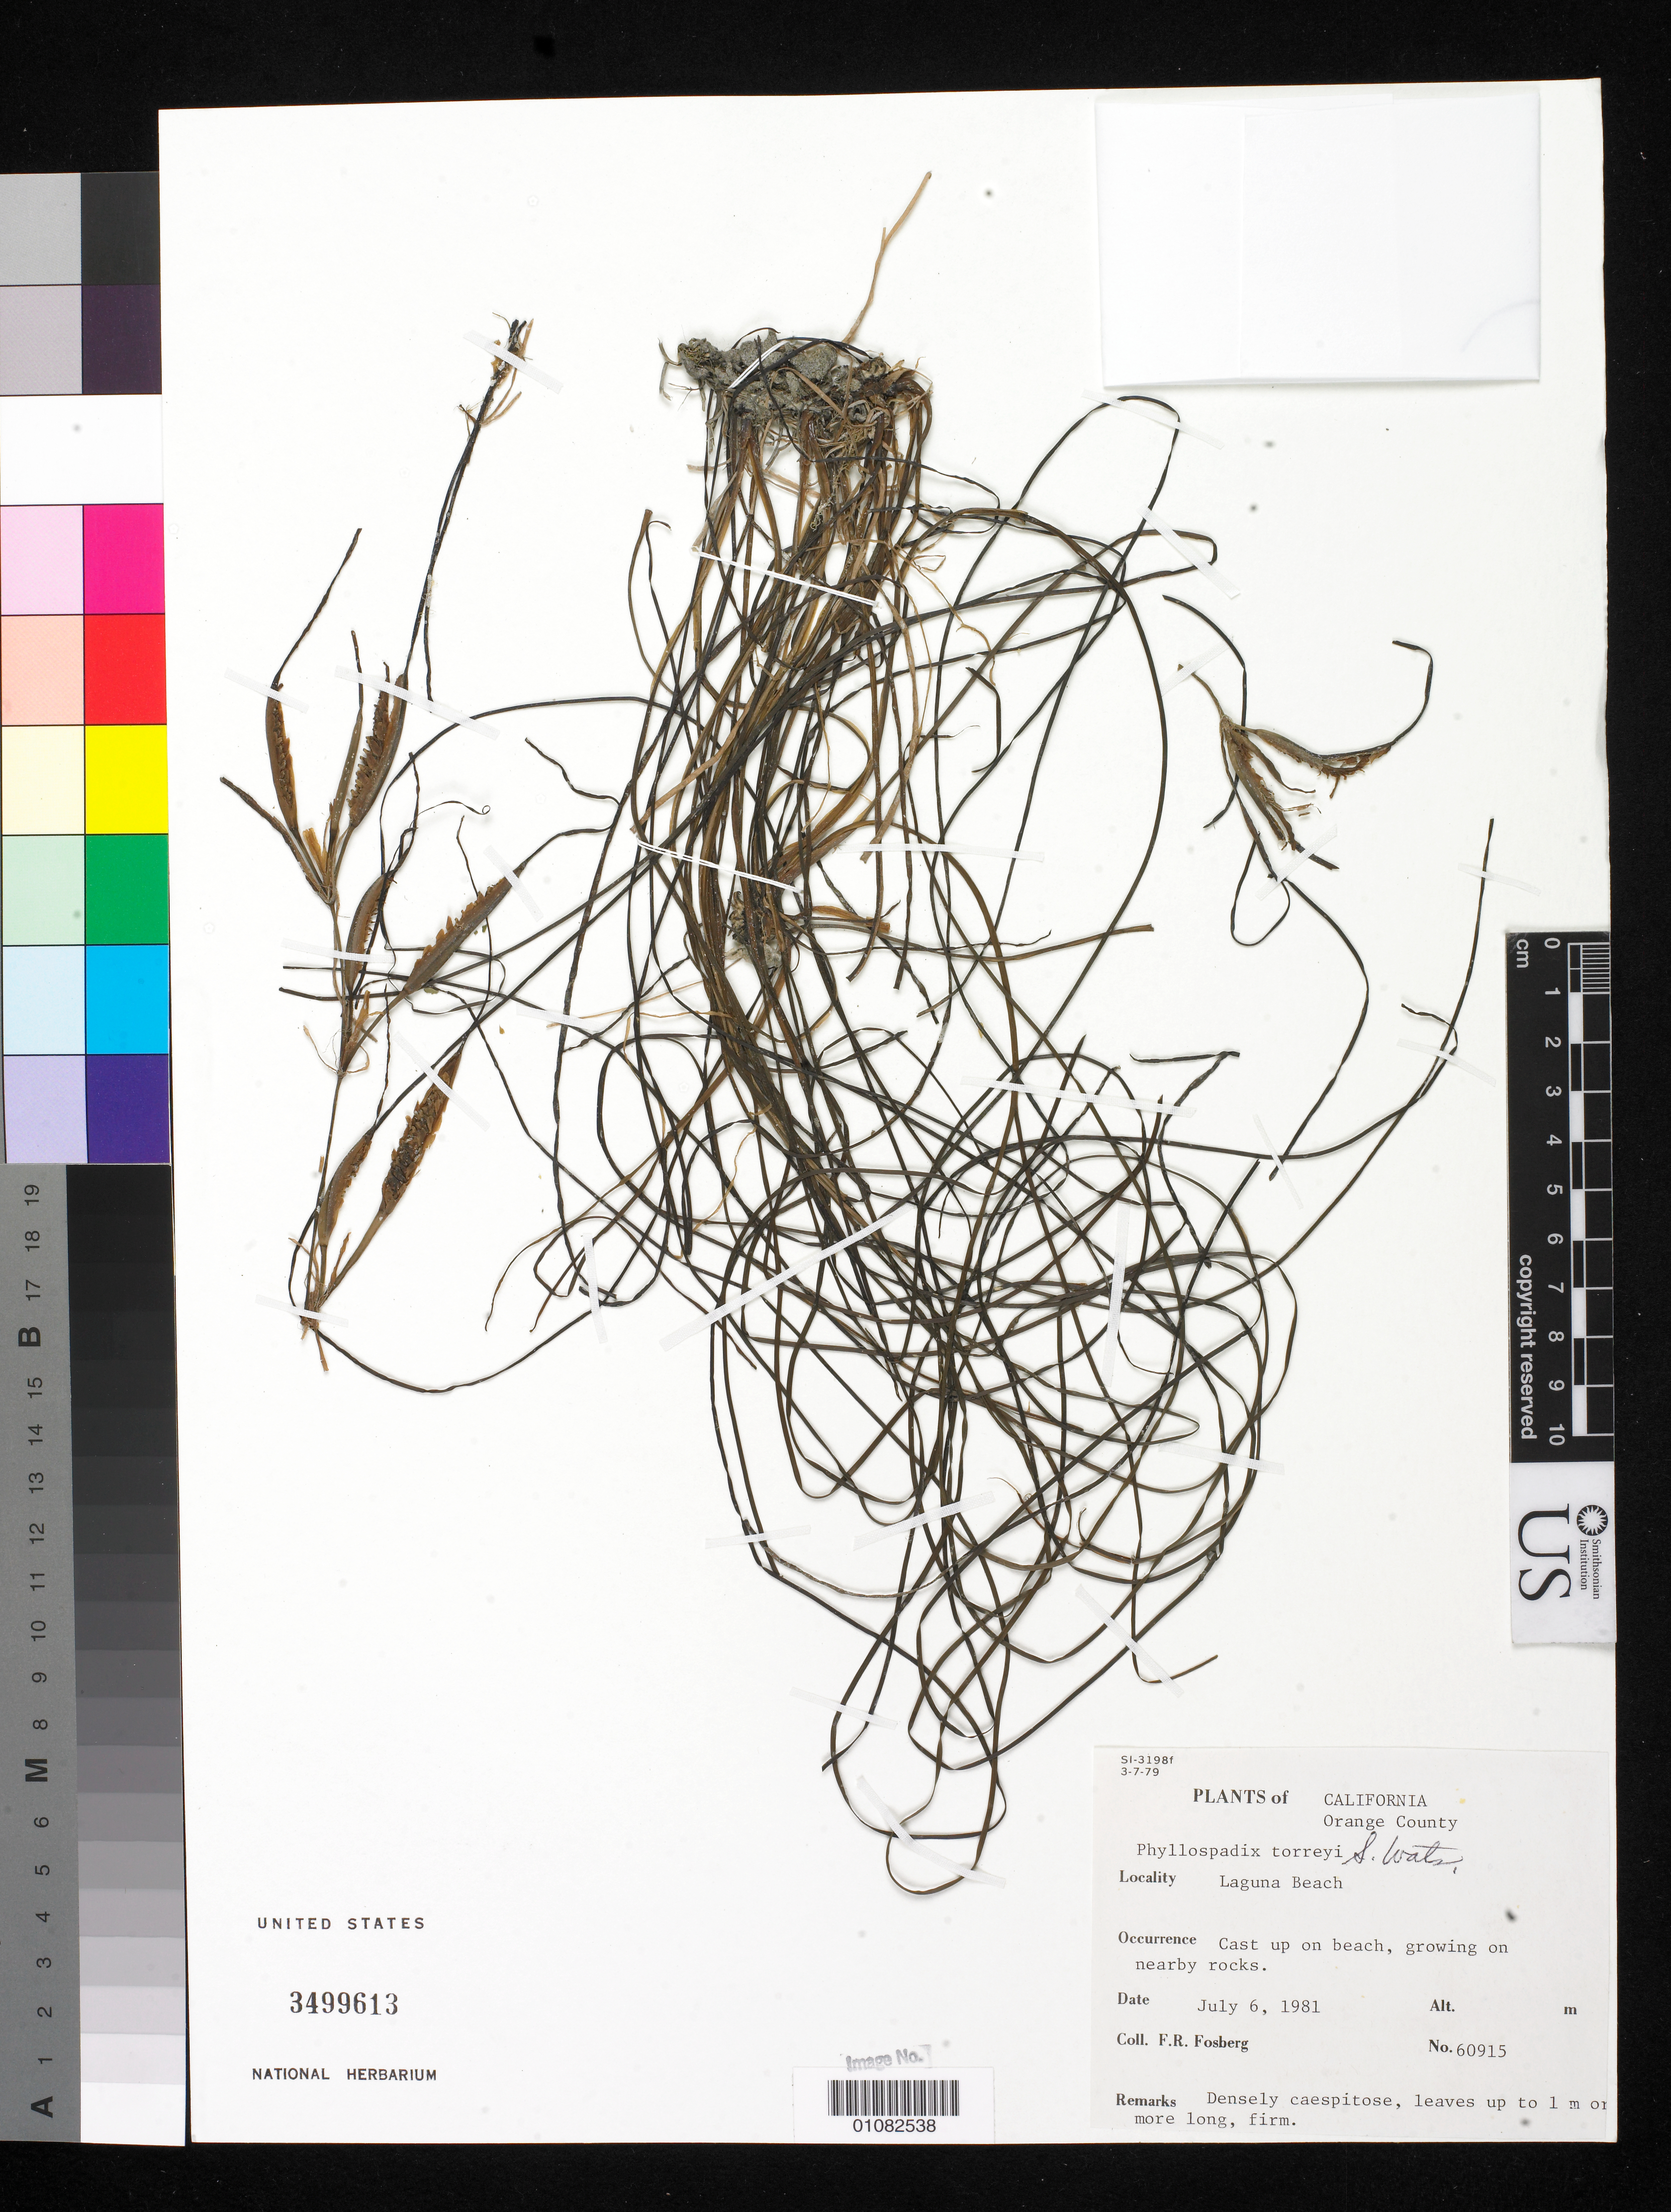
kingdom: Plantae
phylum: Tracheophyta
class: Liliopsida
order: Alismatales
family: Zosteraceae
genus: Phyllospadix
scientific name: Phyllospadix torreyi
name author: S. Watson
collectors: F. R. Fosberg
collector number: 60915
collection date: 1981-07-06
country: United States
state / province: California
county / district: Orange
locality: Laguna Beach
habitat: Cast up on beach, growing on nearby rocks.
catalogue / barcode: US 3499613